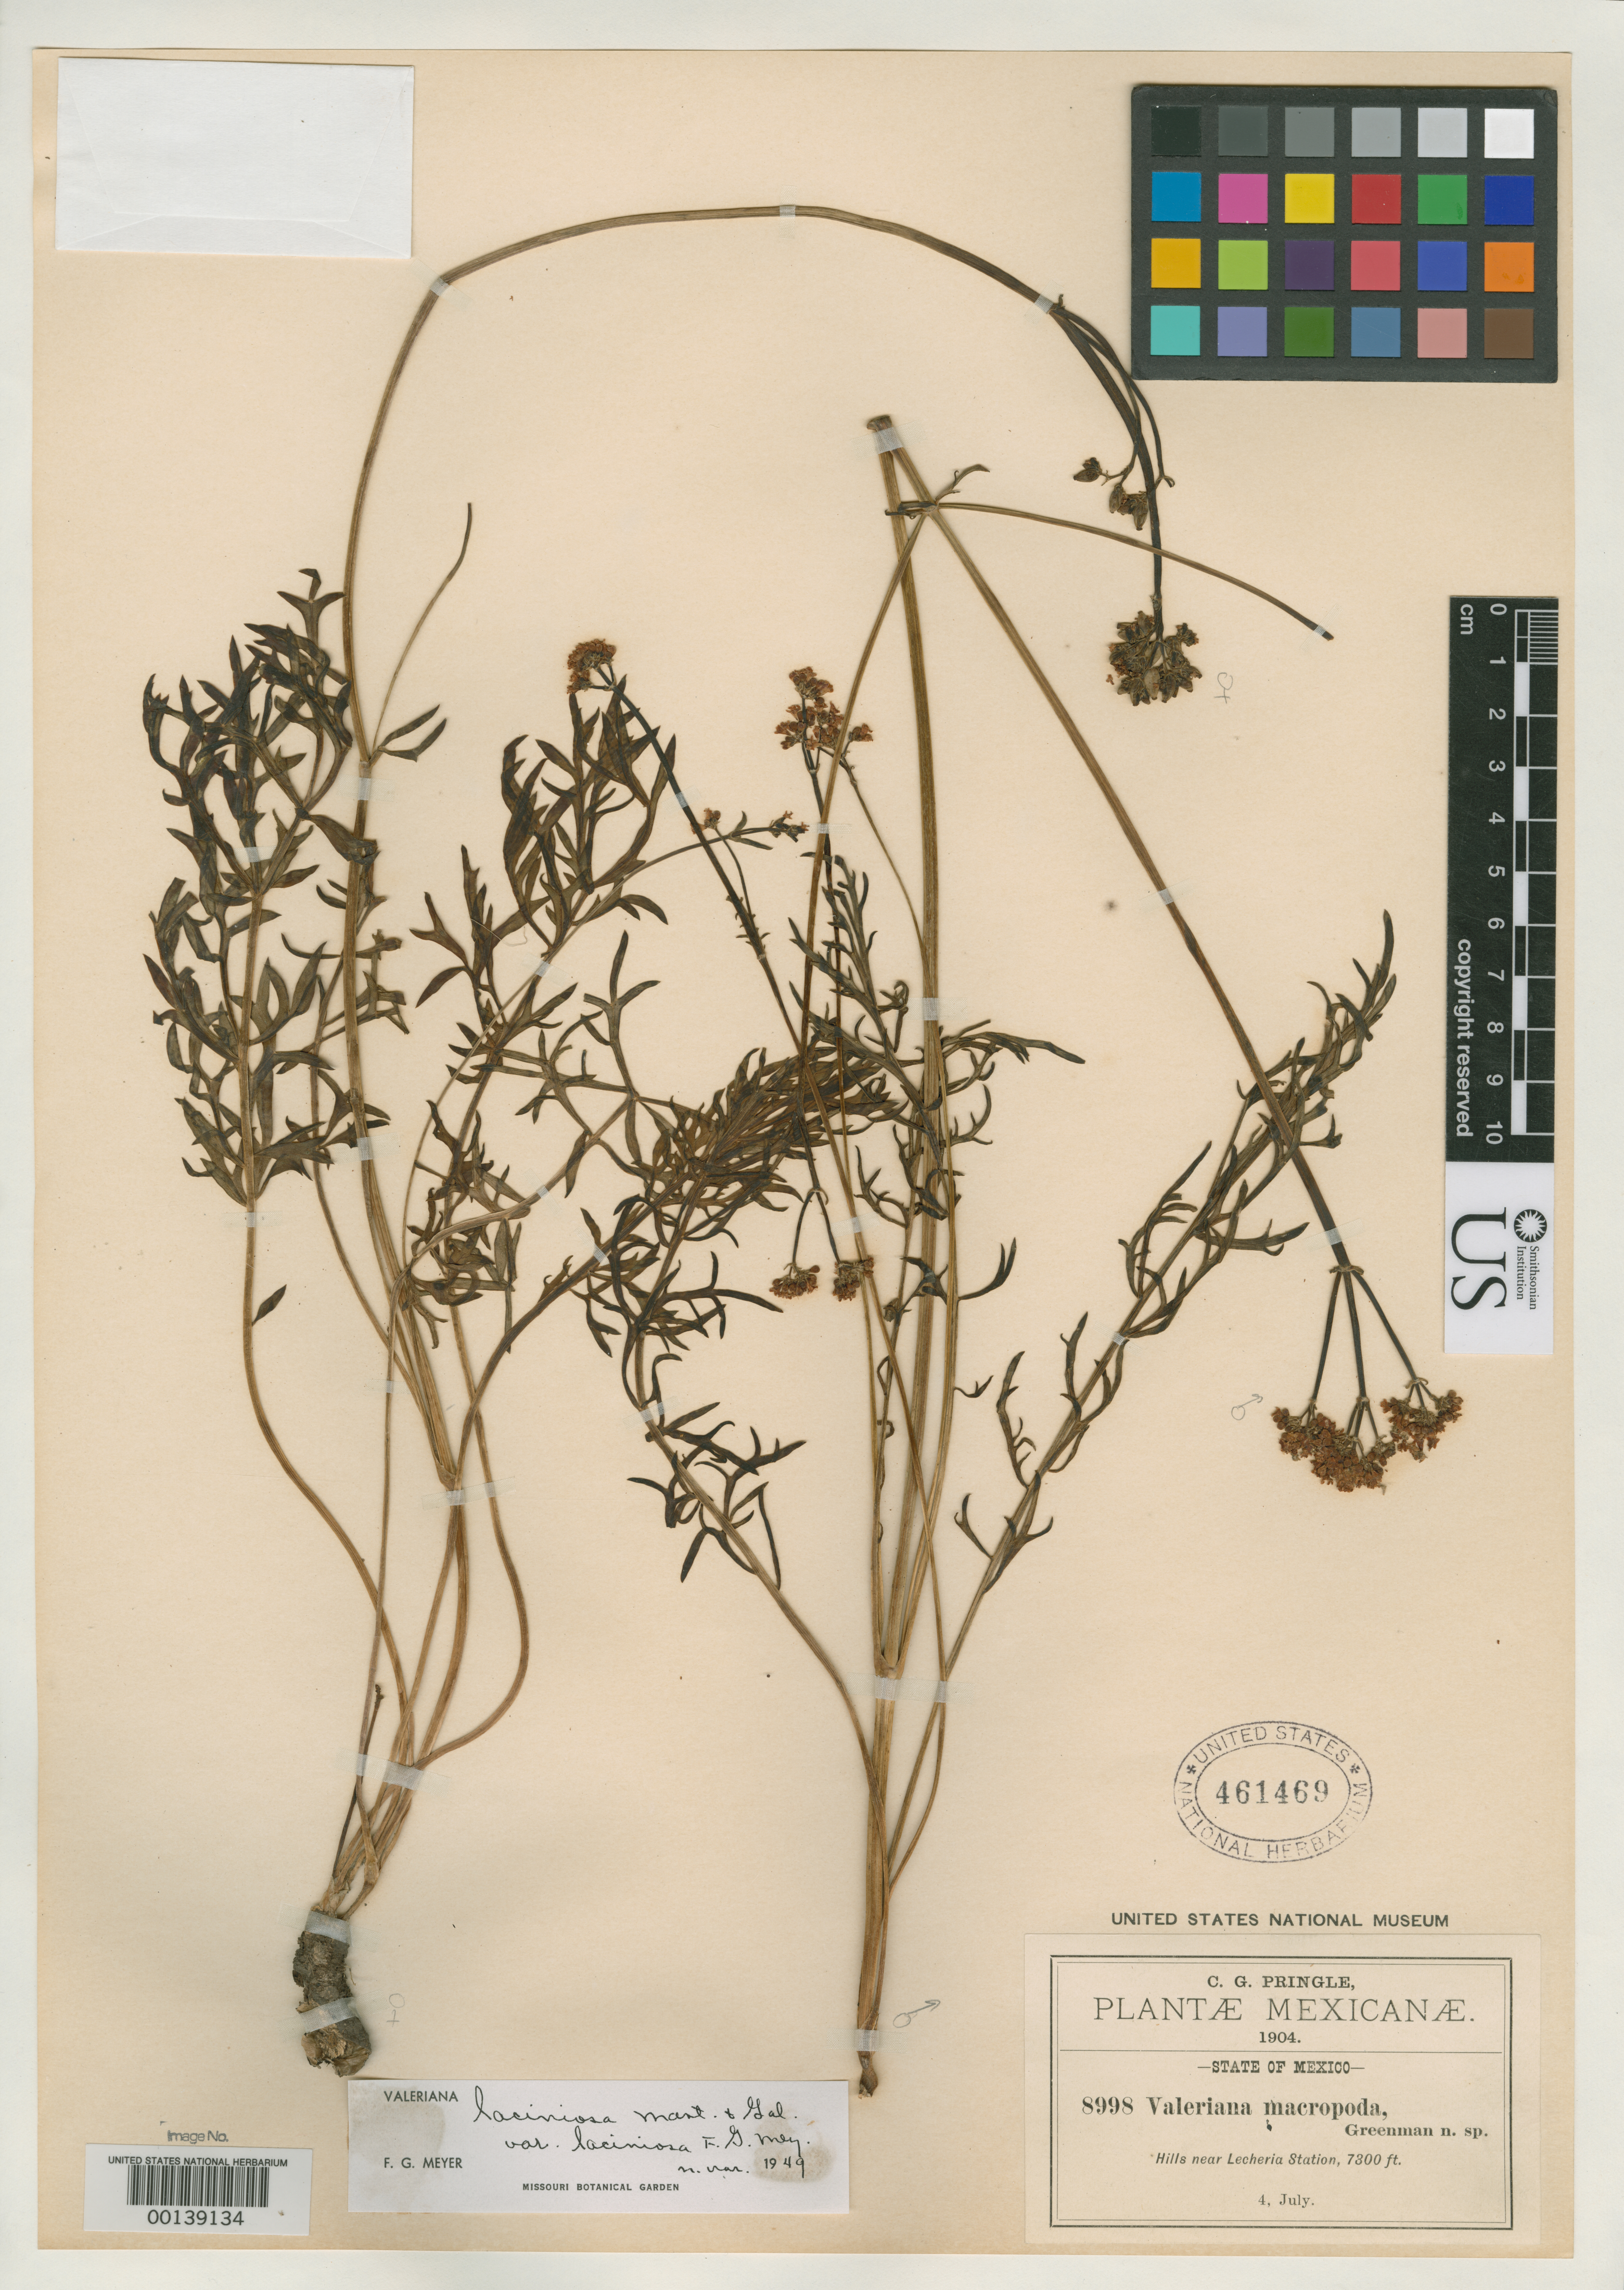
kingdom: Plantae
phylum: Tracheophyta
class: Magnoliopsida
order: Dipsacales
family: Caprifoliaceae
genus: Valeriana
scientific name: Valeriana macropoda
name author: Greenm.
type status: Isotype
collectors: C. G. Pringle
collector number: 8998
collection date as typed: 04 Jul 1904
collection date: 1904-07-04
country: Mexico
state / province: México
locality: Near Lecheria Station.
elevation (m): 2225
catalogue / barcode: US 461469